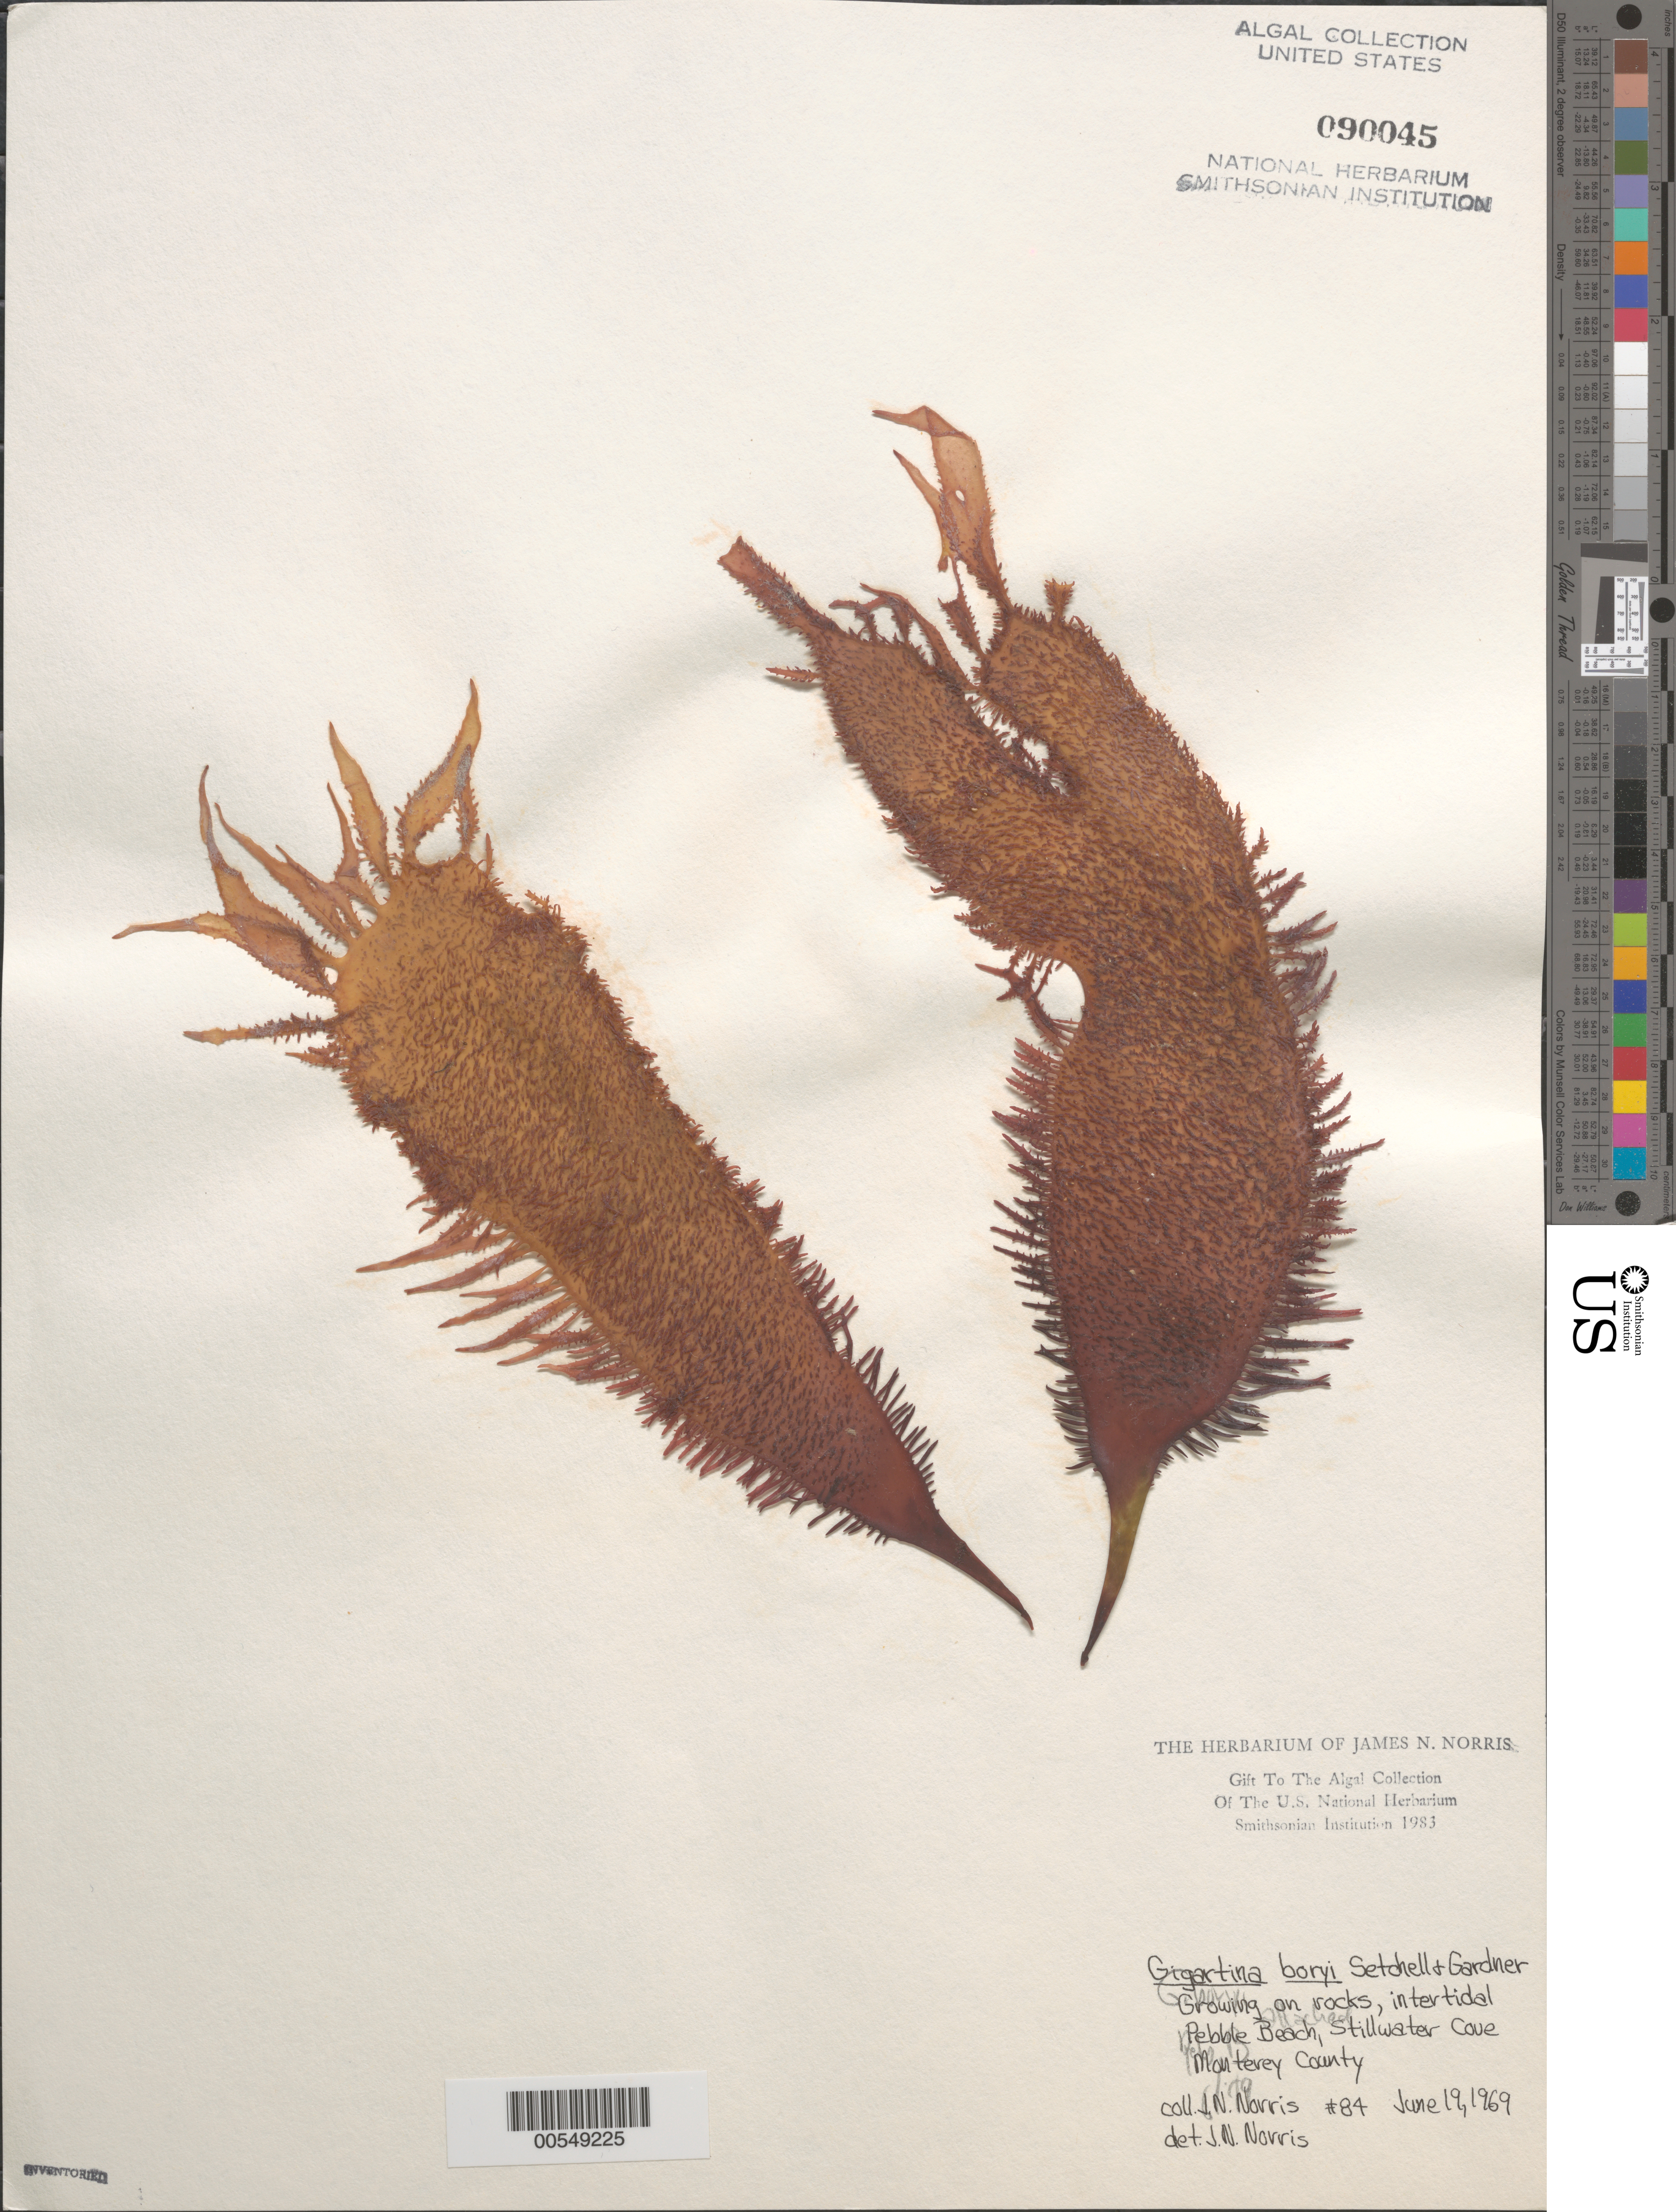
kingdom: Plantae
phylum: Rhodophyta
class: Florideophyceae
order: Gigartinales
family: Gigartinaceae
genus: Chondracanthus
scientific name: Chondracanthus harveyanus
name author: (Kütz.) Guiry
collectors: J. N. Norris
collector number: JN-84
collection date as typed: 19 Jun 1969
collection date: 1969-06-19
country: United States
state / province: California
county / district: Monterey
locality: Pebble Beach, Stillwater Cove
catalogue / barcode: US 90045